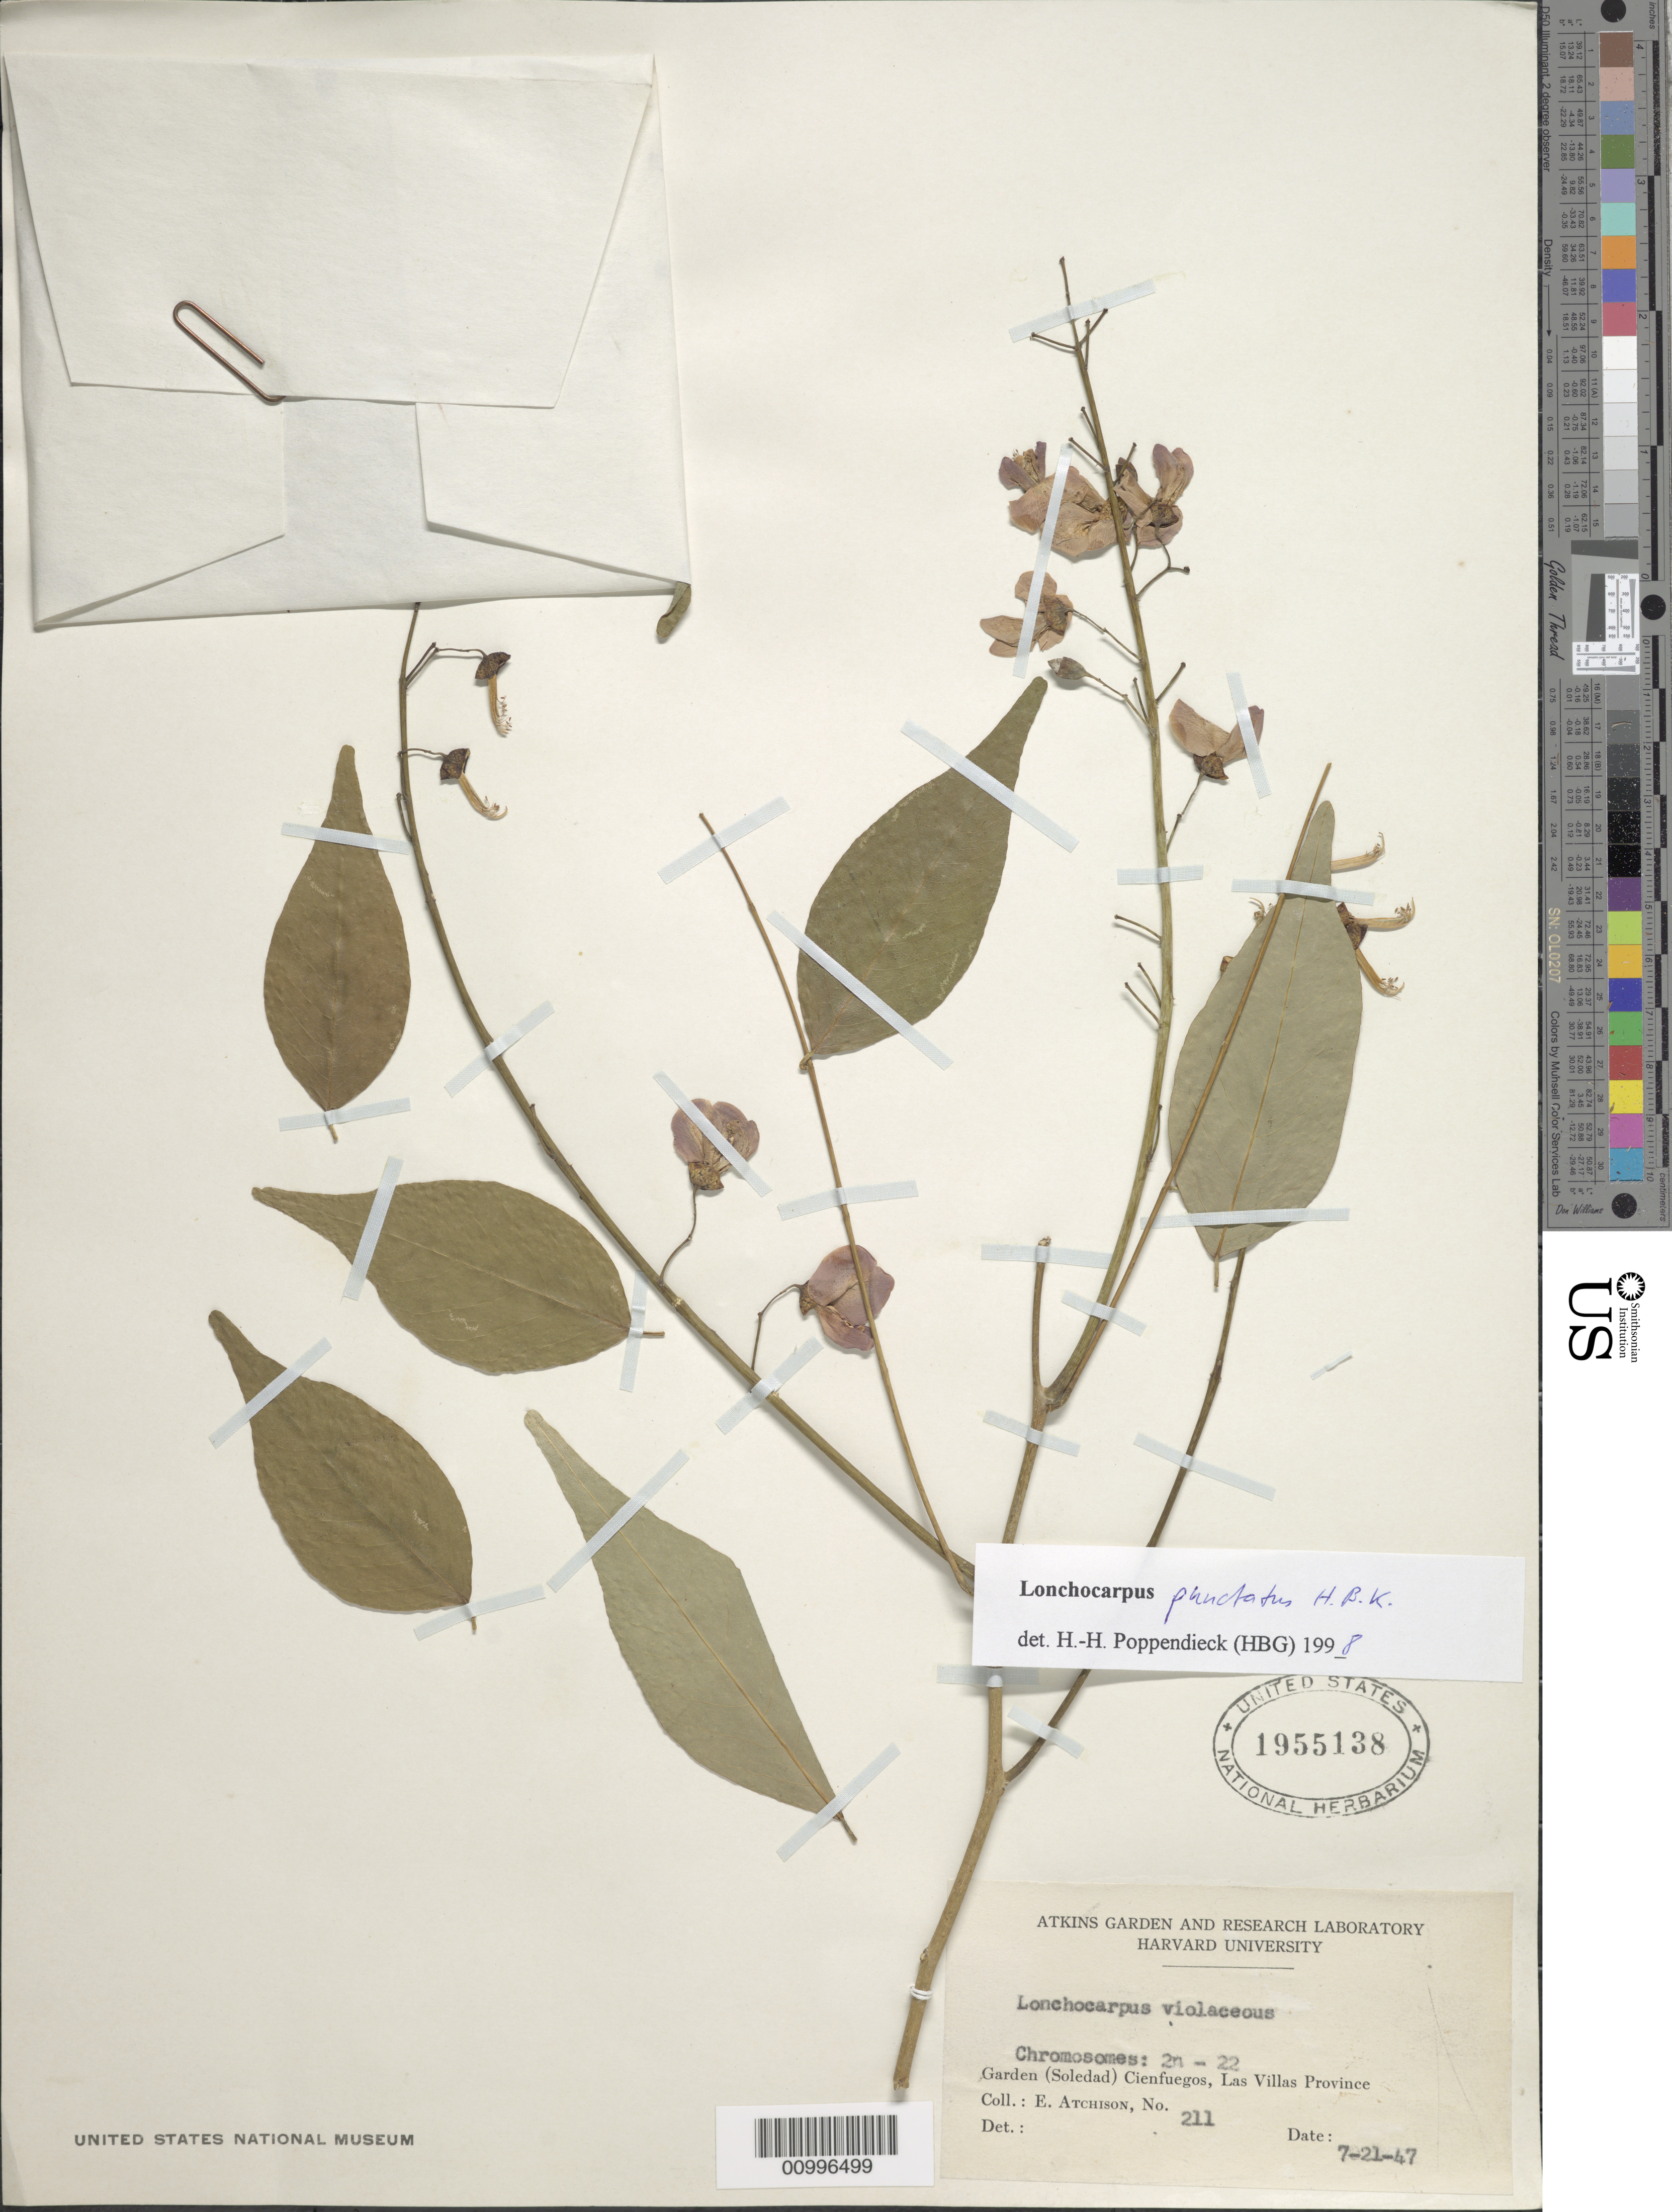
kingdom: Plantae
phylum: Tracheophyta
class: Magnoliopsida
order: Fabales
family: Fabaceae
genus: Lonchocarpus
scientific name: Lonchocarpus punctatus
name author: Kunth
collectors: E. Atchison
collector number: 211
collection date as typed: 21 Jul 1947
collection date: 1947-07-21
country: Cuba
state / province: Cienfuegos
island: Cuba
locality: Las Villas Province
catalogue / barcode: US 1955138